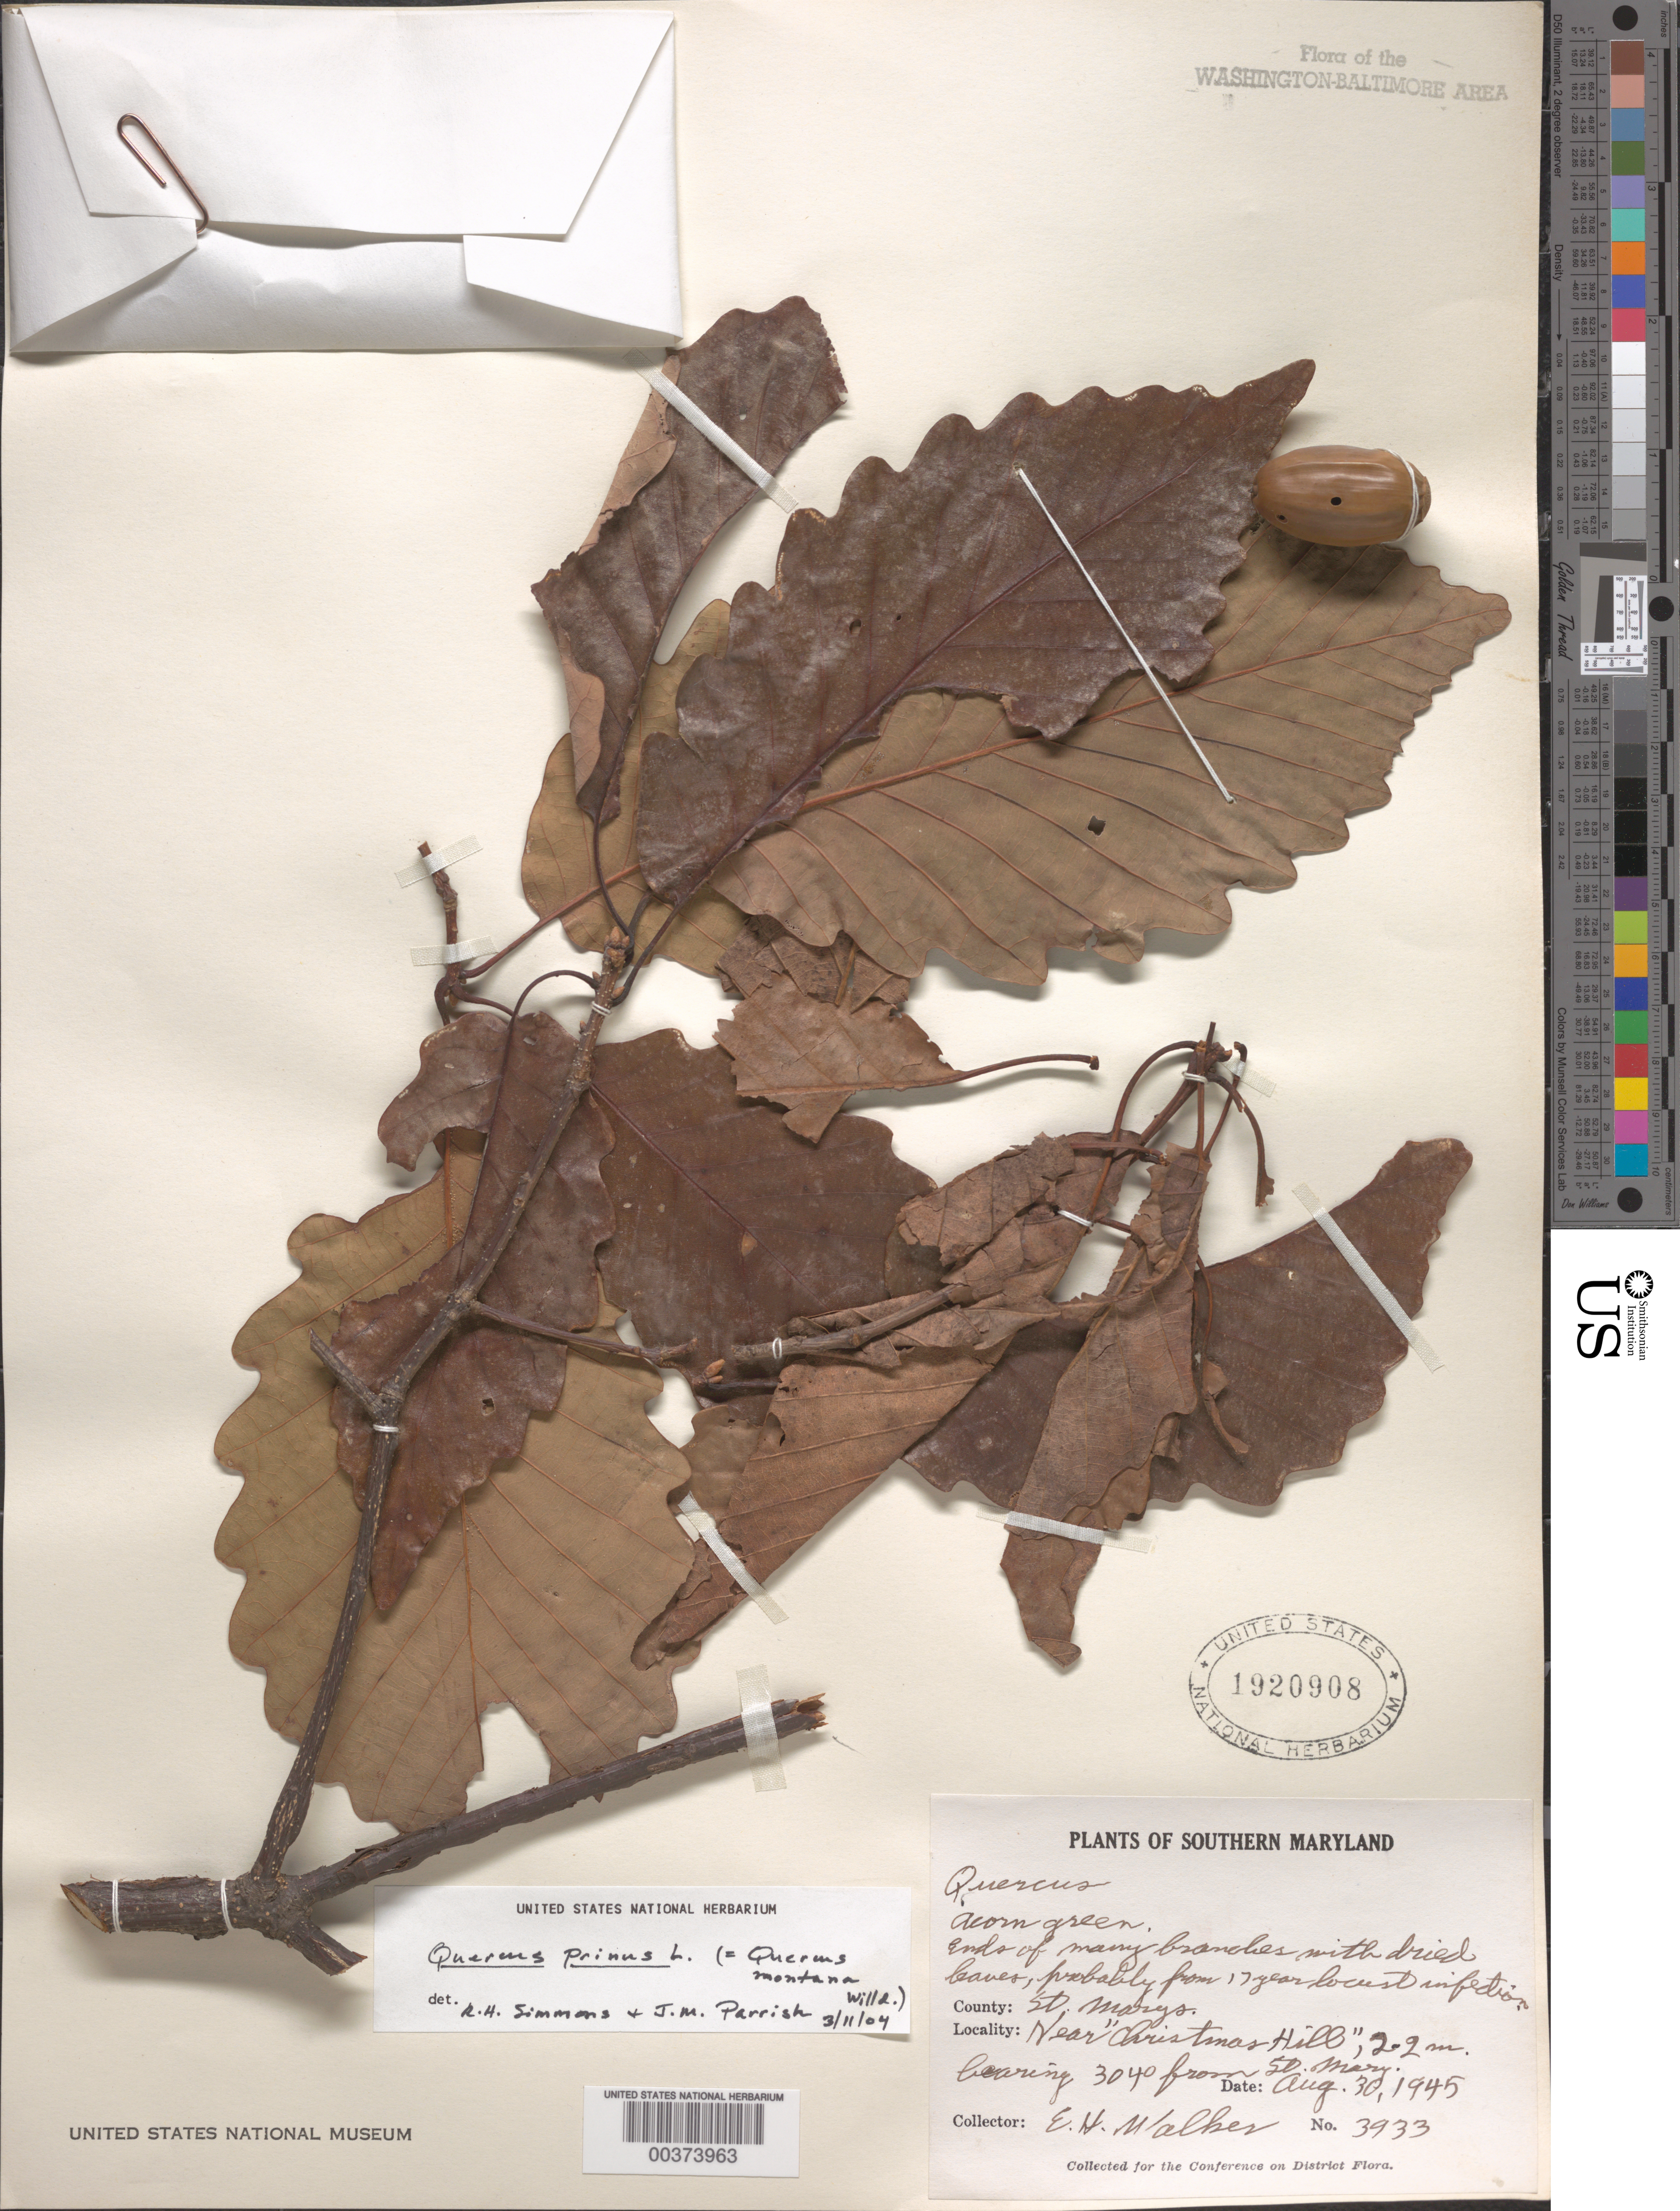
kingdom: Plantae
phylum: Tracheophyta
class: Magnoliopsida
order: Fagales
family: Fagaceae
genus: Quercus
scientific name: Quercus montana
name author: Willd.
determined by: Simmons, R. H., (UNITED STATES)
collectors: E. H. Walker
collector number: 3933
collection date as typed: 30 Aug 1945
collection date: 1945-08-30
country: United States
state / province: Maryland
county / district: St. Mary's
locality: Christmas Hill, St. Marys vicinity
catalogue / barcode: US 1920908